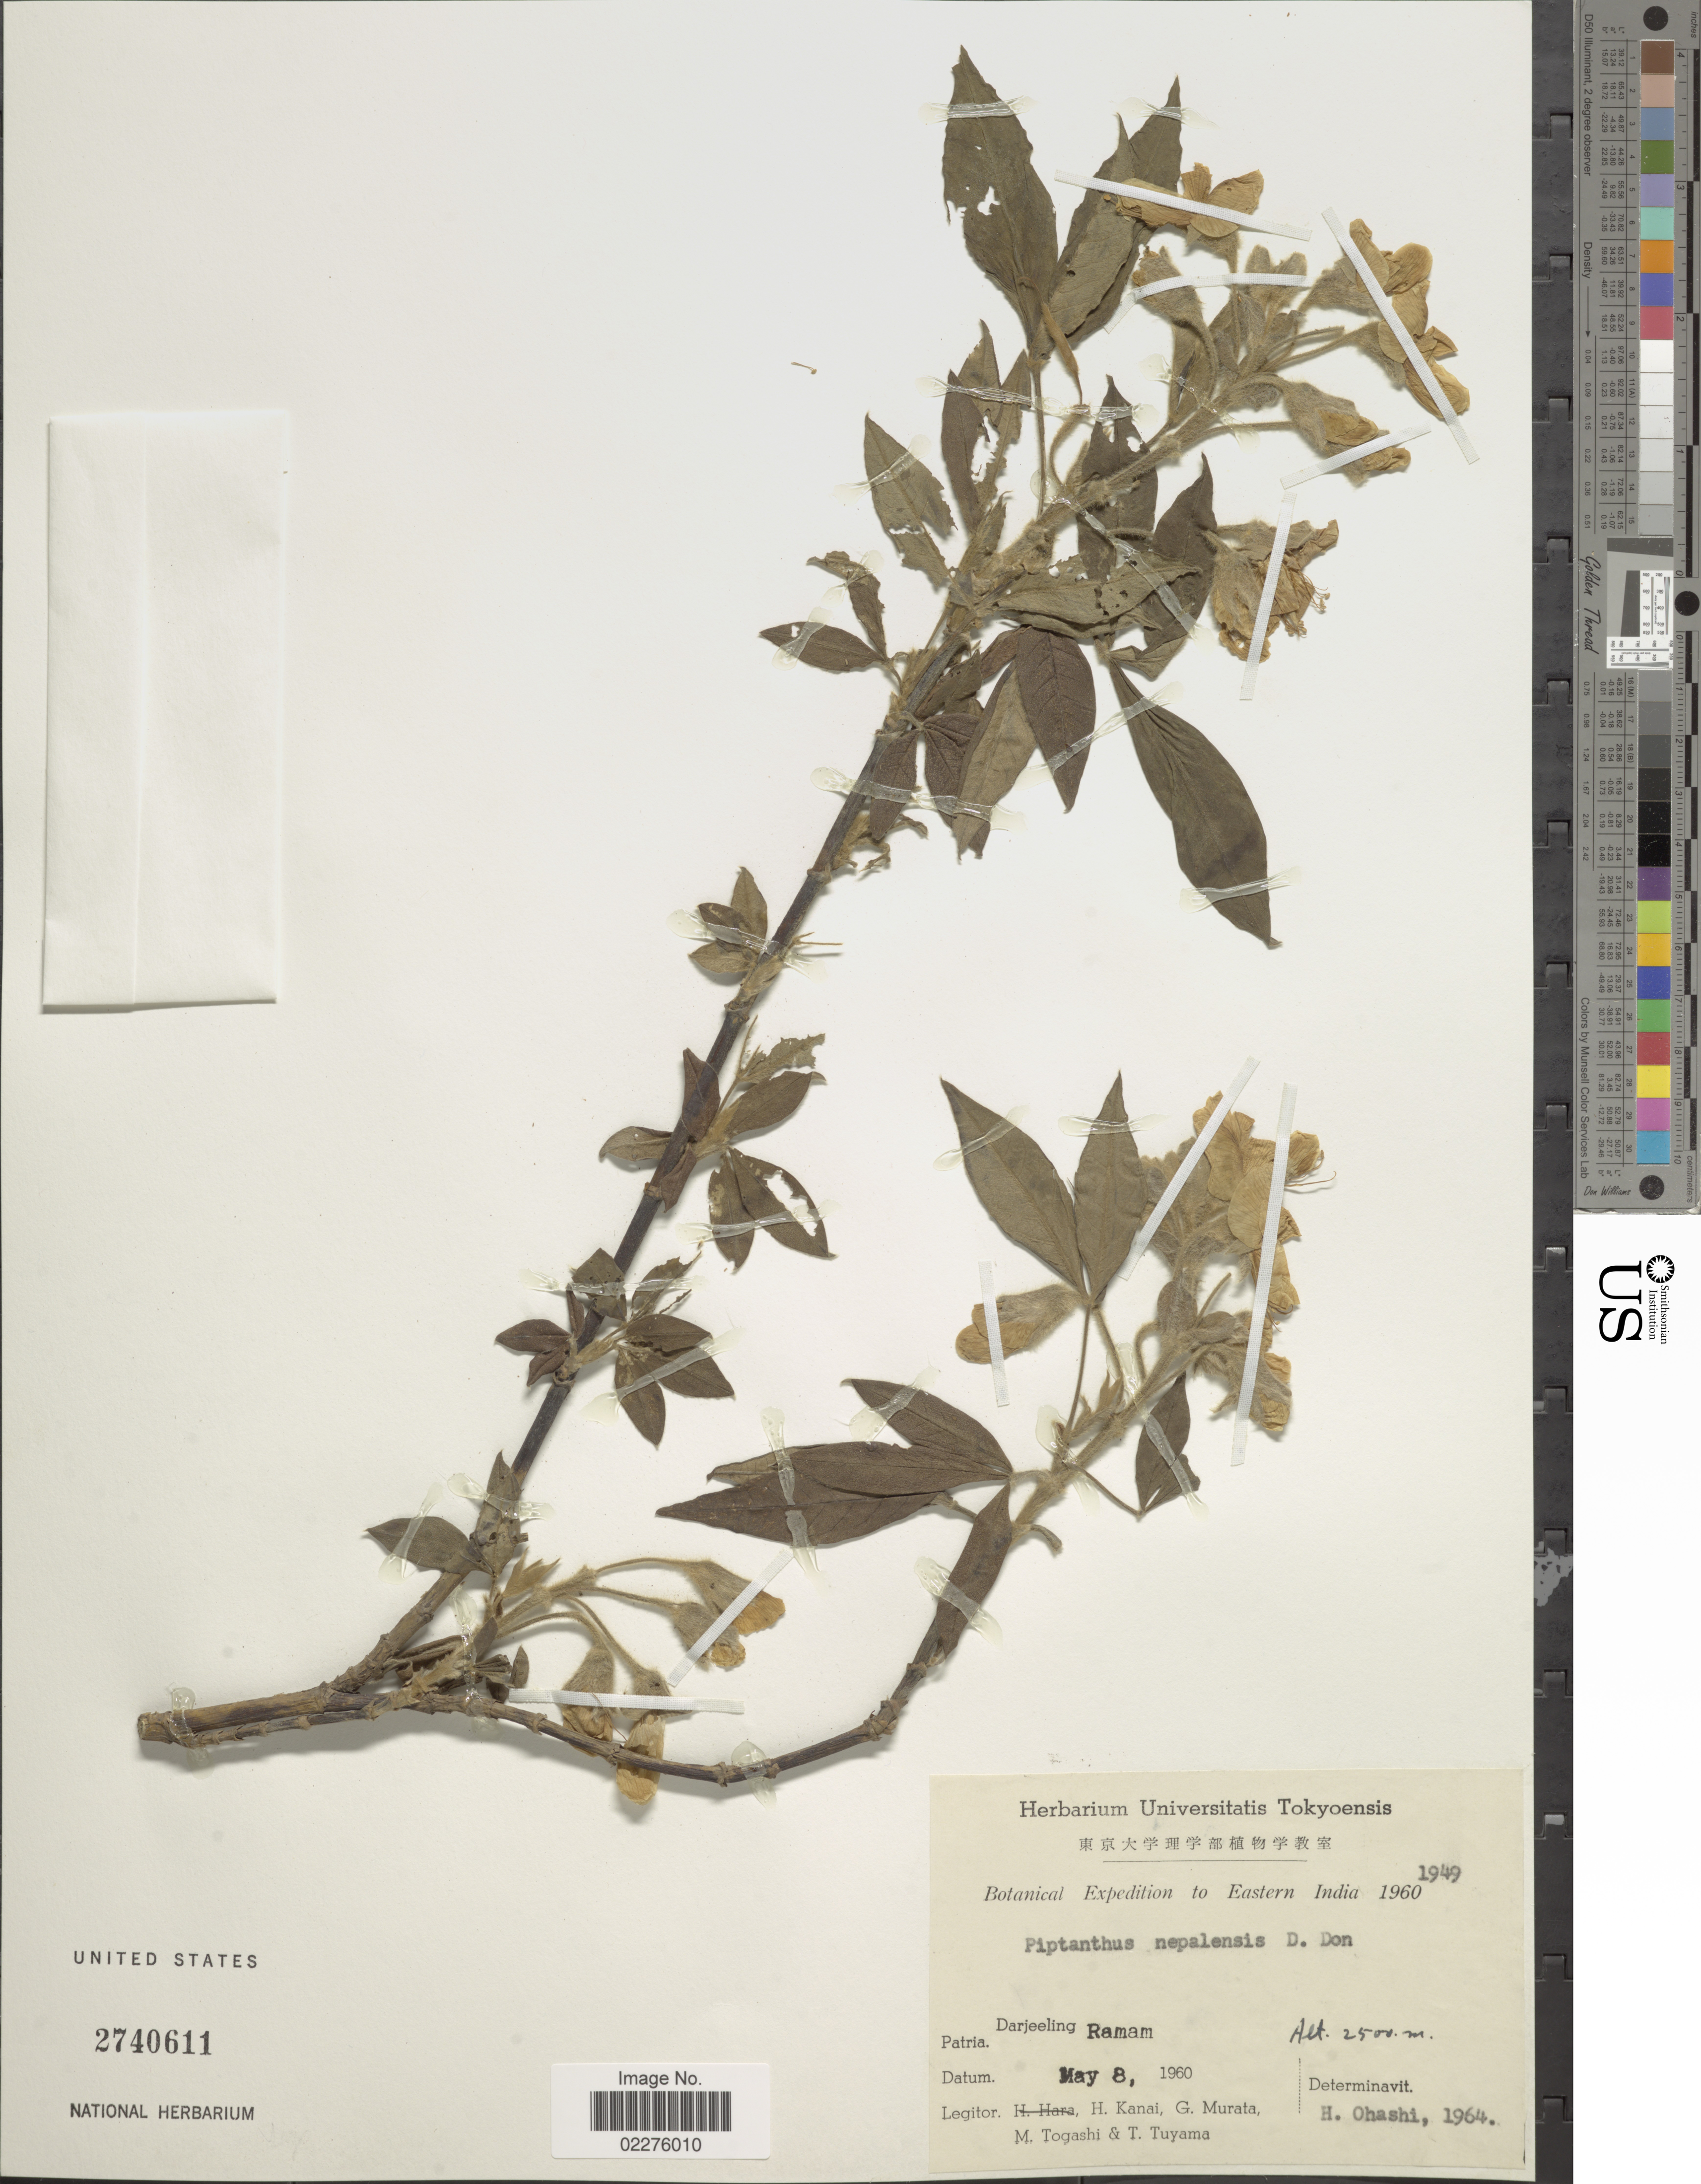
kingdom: Plantae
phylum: Tracheophyta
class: Magnoliopsida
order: Fabales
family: Fabaceae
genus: Piptanthus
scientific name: Piptanthus nepalensis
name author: (Hook.) Sweet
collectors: H. Kanai, G. Murata, M. Togashi & T. Tuyama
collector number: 1949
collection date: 1960-05-08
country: India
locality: Eastern India, Darjeeling, Ramam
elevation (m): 2500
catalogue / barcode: US 2740611